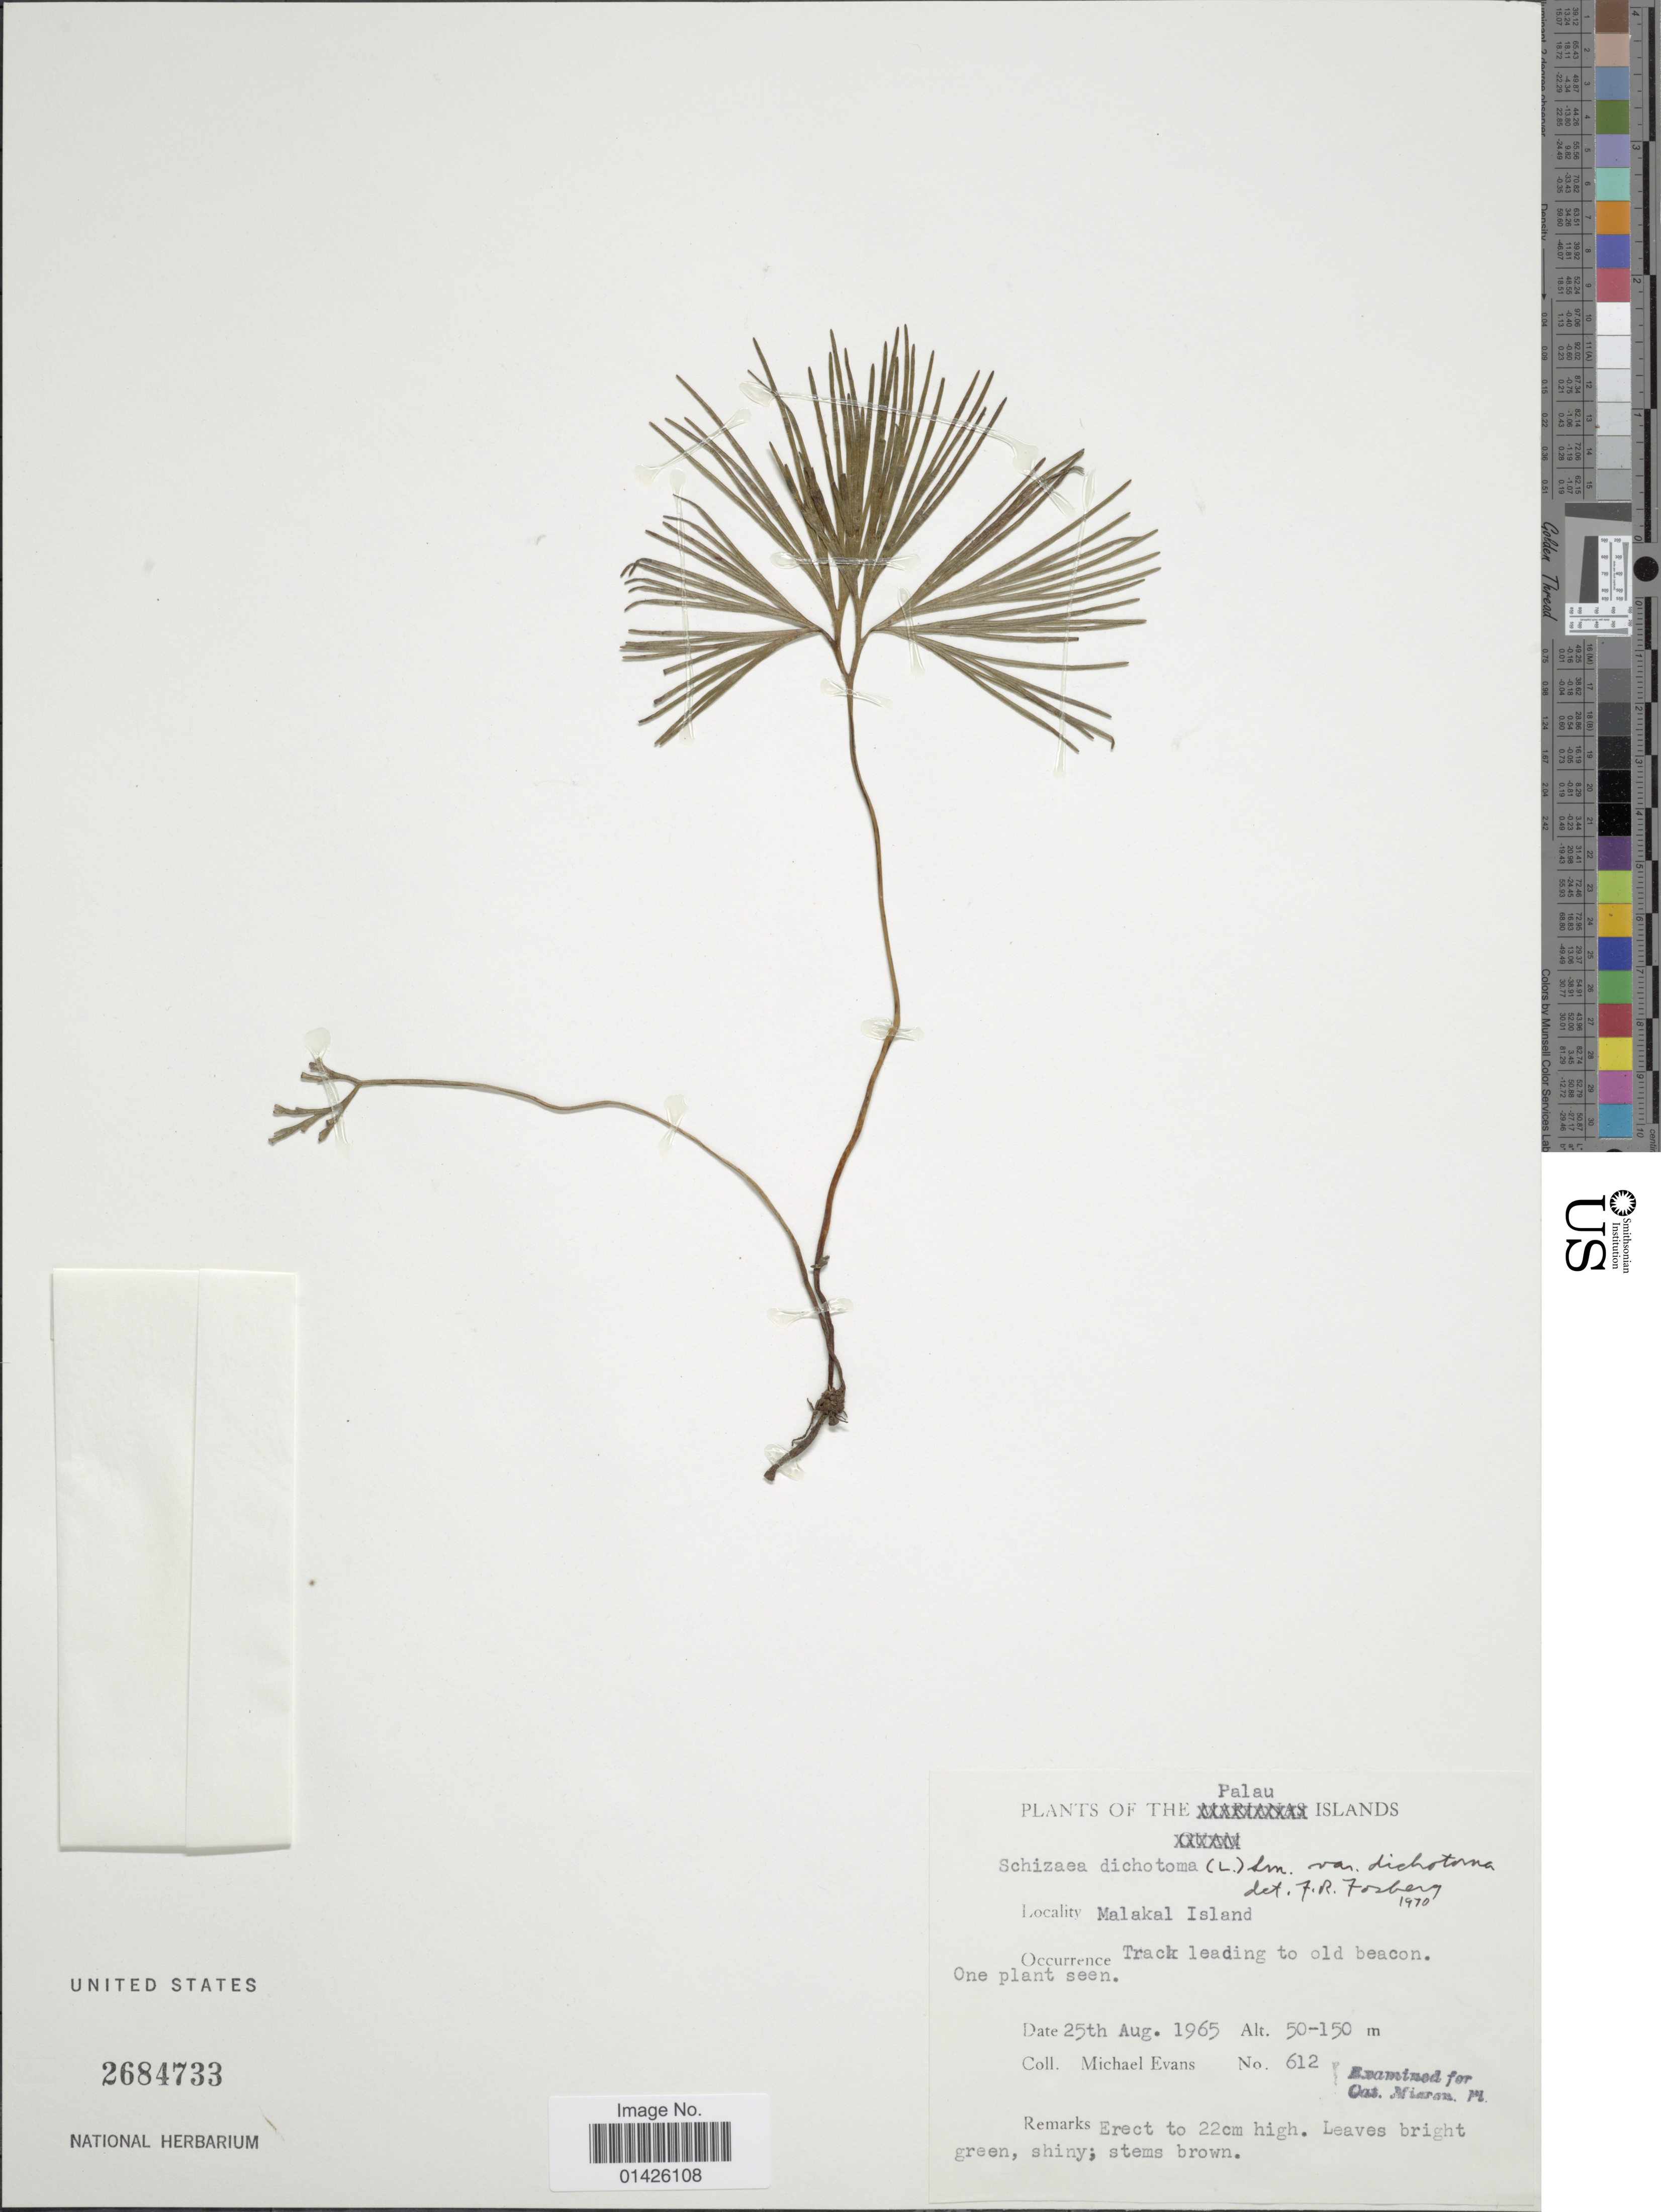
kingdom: Plantae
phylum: Tracheophyta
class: Polypodiopsida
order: Schizaeales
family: Schizaeaceae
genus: Schizaea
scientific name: Schizaea dichotoma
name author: (L.) J. Sm.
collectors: M. Evans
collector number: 612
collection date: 1965-08-25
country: Palau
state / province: Koror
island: Ngemelachel [Malakal]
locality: The Palau Islands, Malakal Island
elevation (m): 50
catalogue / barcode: US 2684733